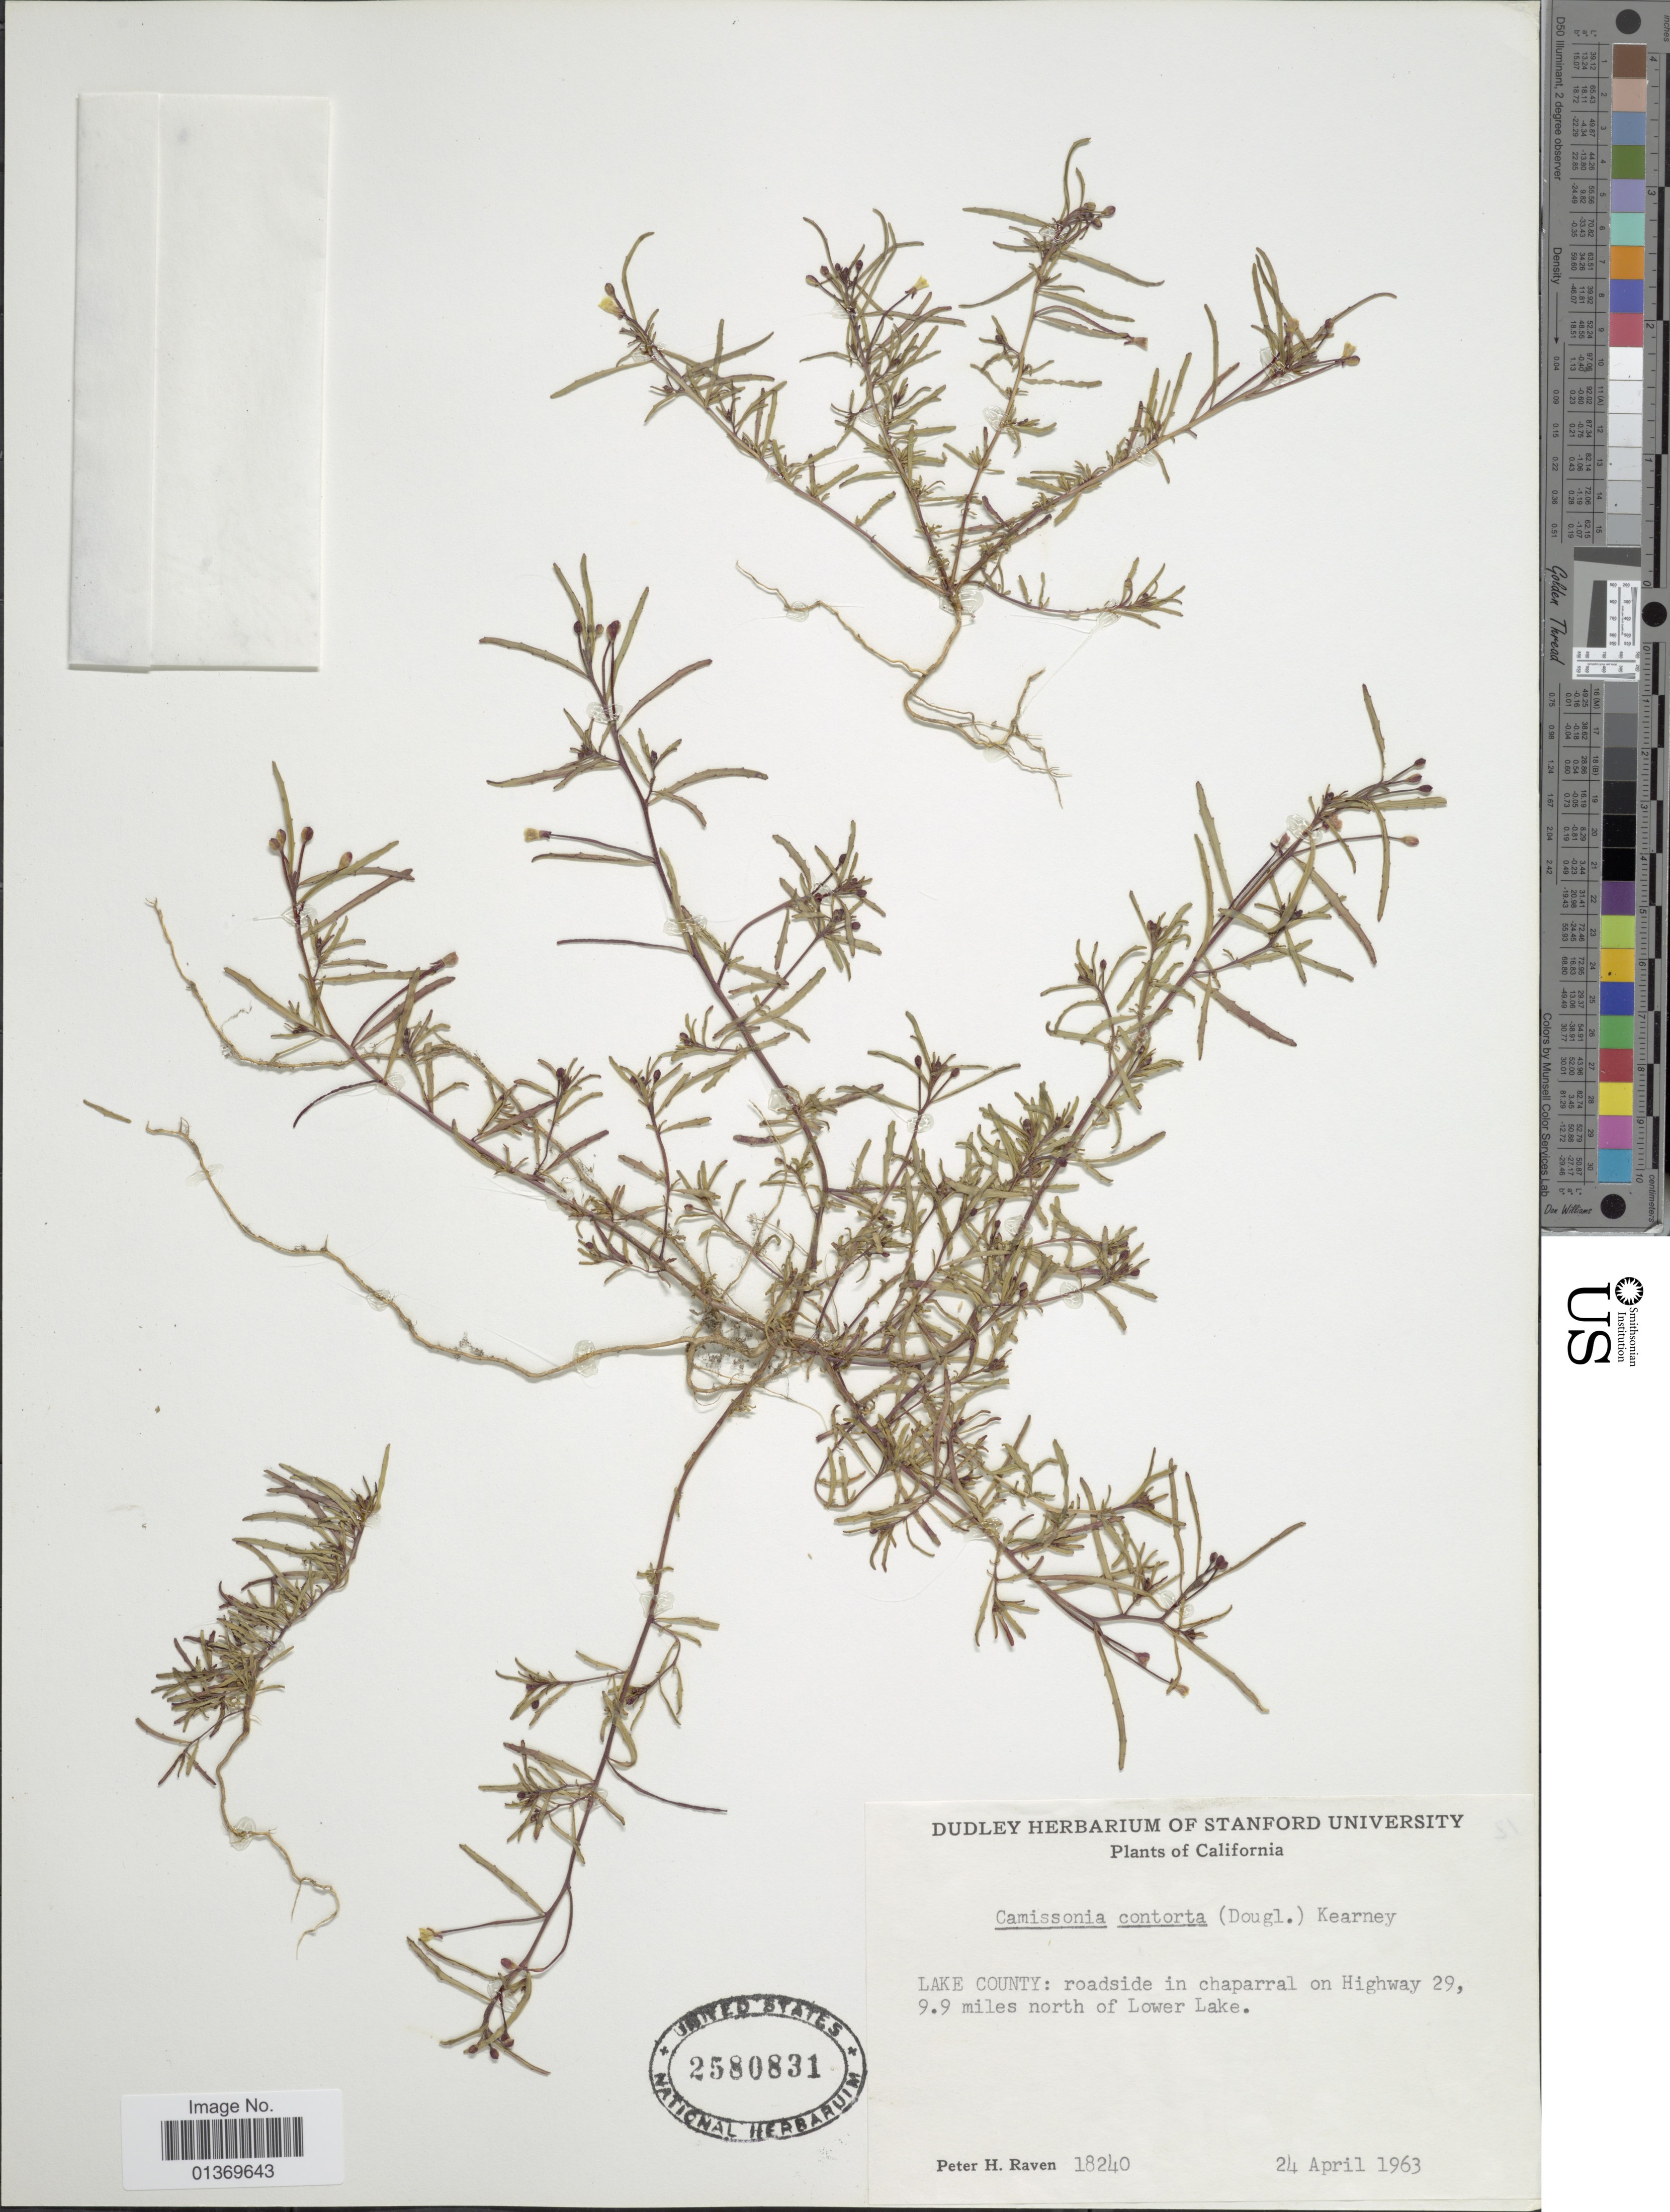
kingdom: Plantae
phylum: Tracheophyta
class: Magnoliopsida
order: Myrtales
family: Onagraceae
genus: Camissonia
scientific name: Camissonia contorta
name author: (Douglas) Kearney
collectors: P. H. Raven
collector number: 18240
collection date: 1963-04-24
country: United States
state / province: California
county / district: Lake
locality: Lake County: roadside in chaparral on Highway 29, 9.9 miles north of Lower Lake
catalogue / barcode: US 2580831